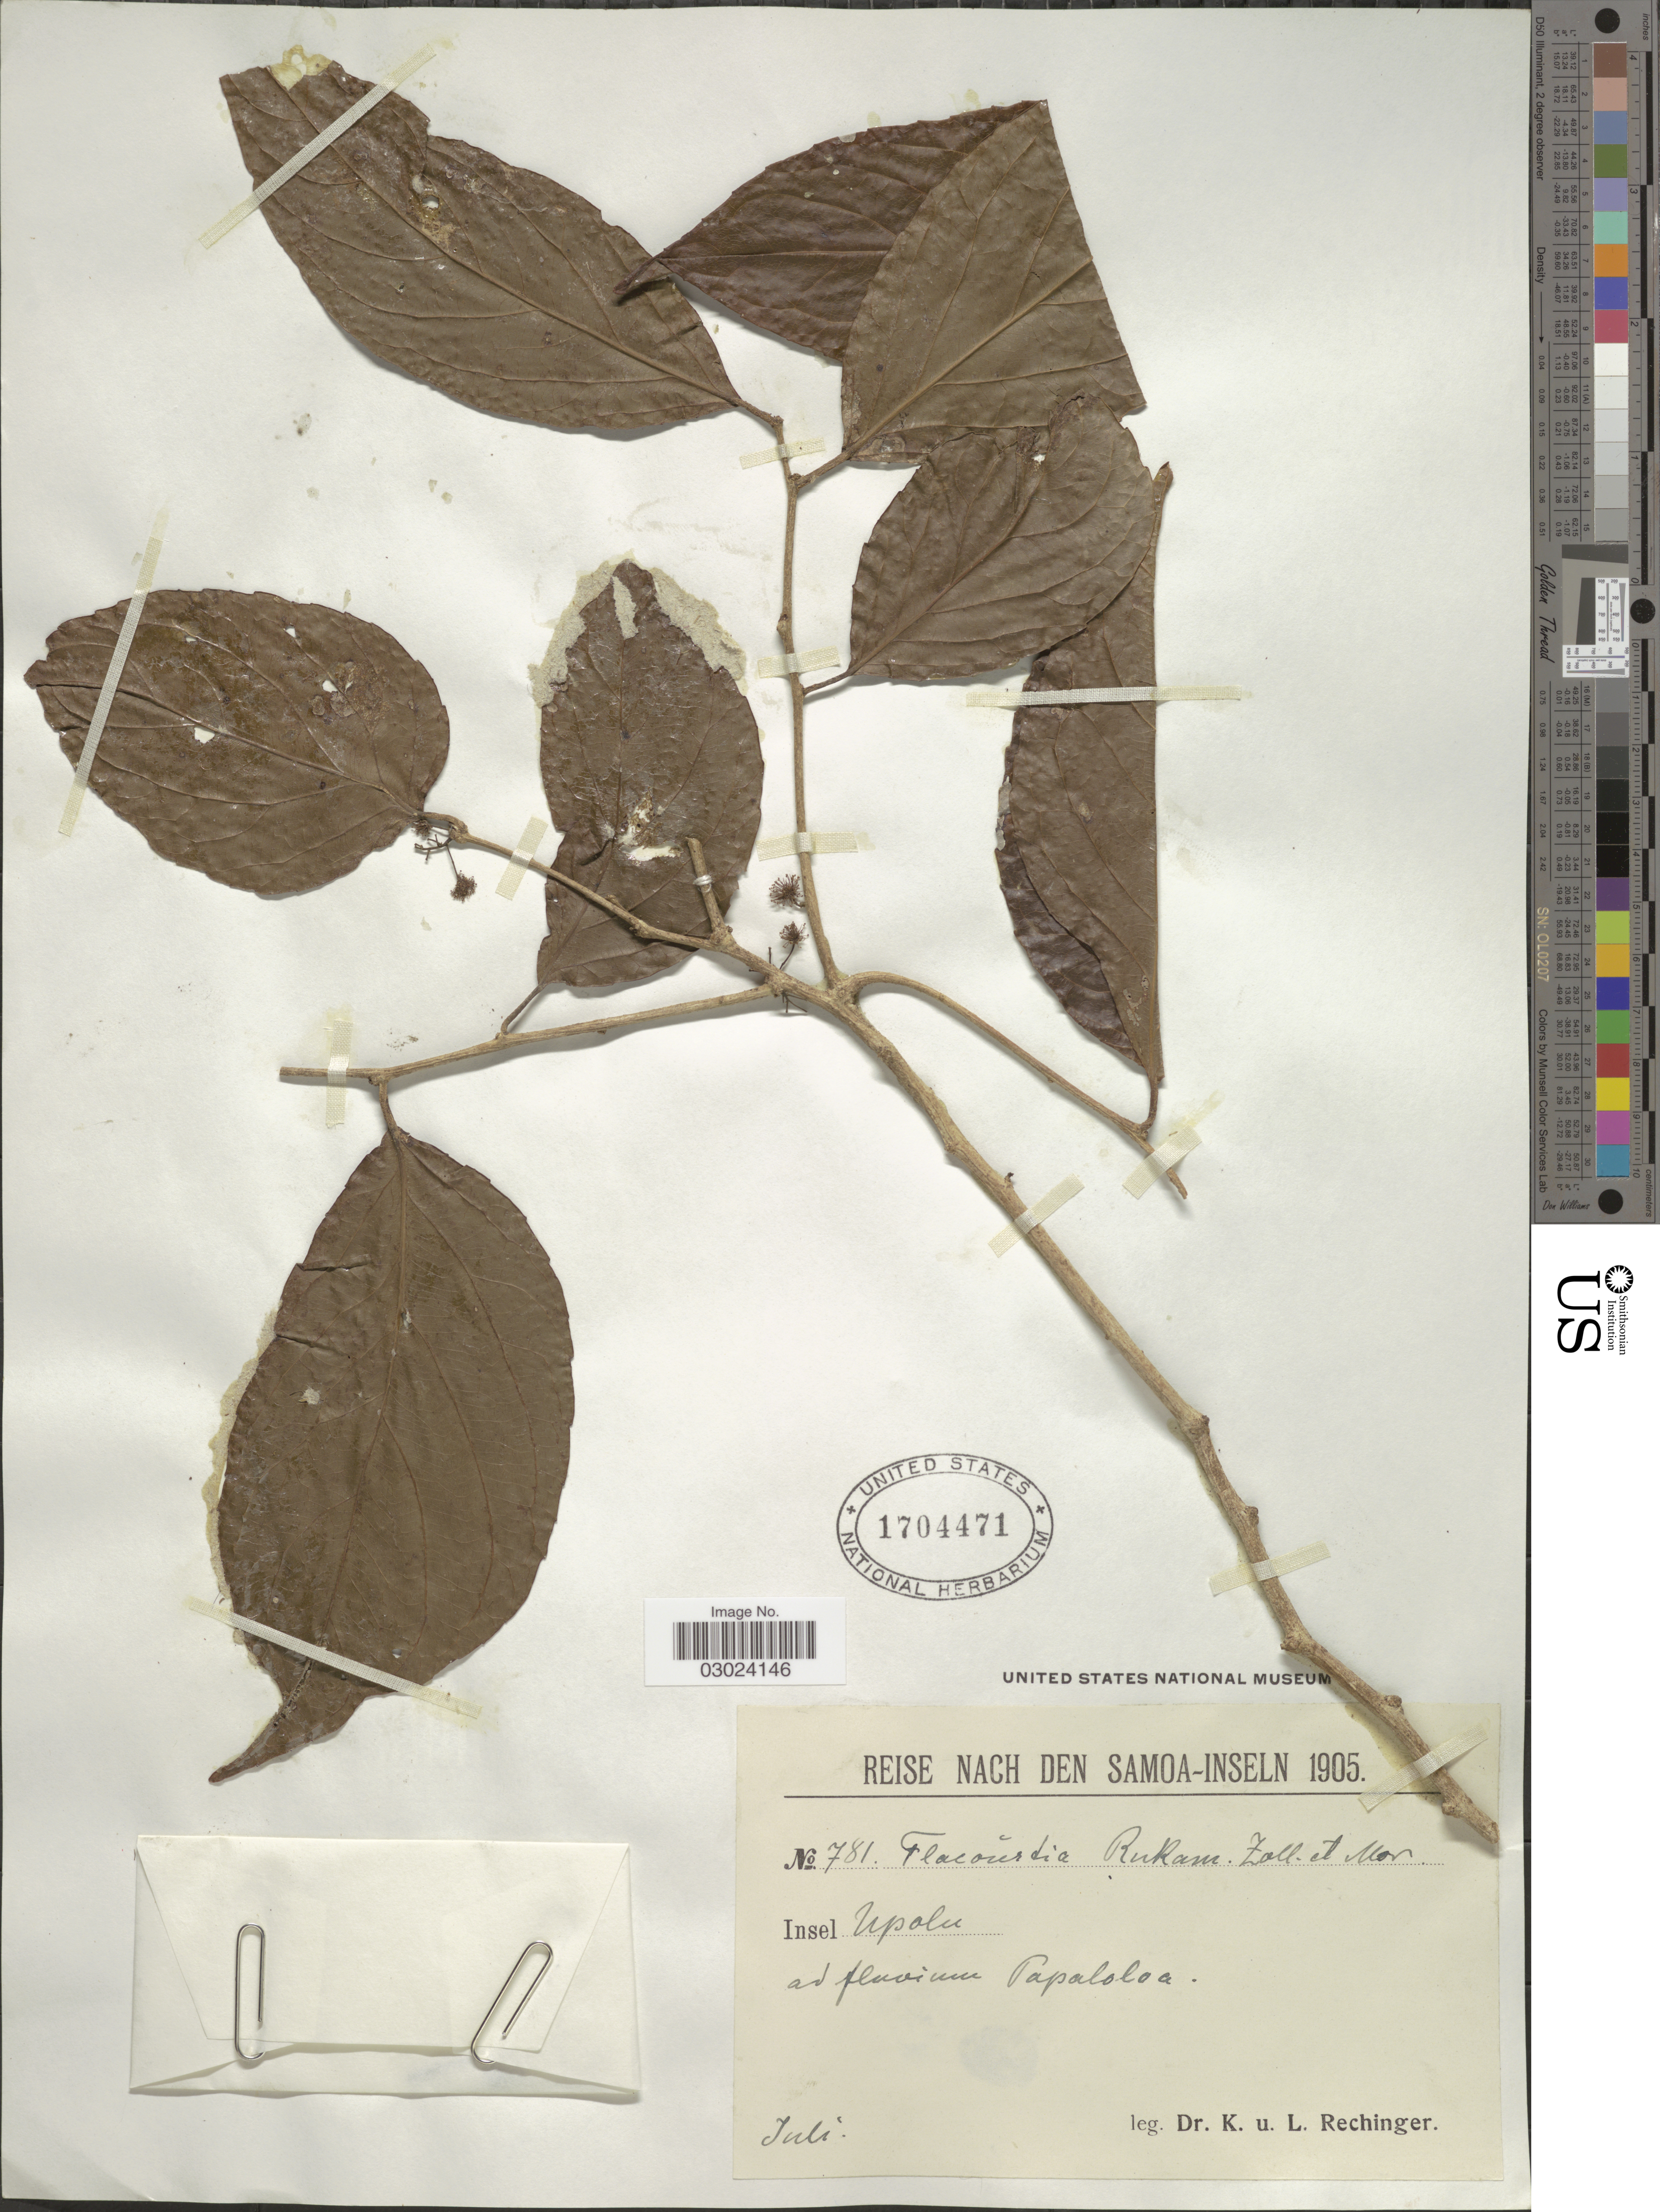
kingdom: Plantae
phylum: Tracheophyta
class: Magnoliopsida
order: Malpighiales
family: Salicaceae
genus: Flacourtia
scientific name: Flacourtia rukam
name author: Zoll. & Moritzi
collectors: K. Rechinger & L. Rechinger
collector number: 781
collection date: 1905-07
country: Samoa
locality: Samoa-Inseln. Insel Upolu. Ad flavium Papaloloa.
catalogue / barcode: US 1704471